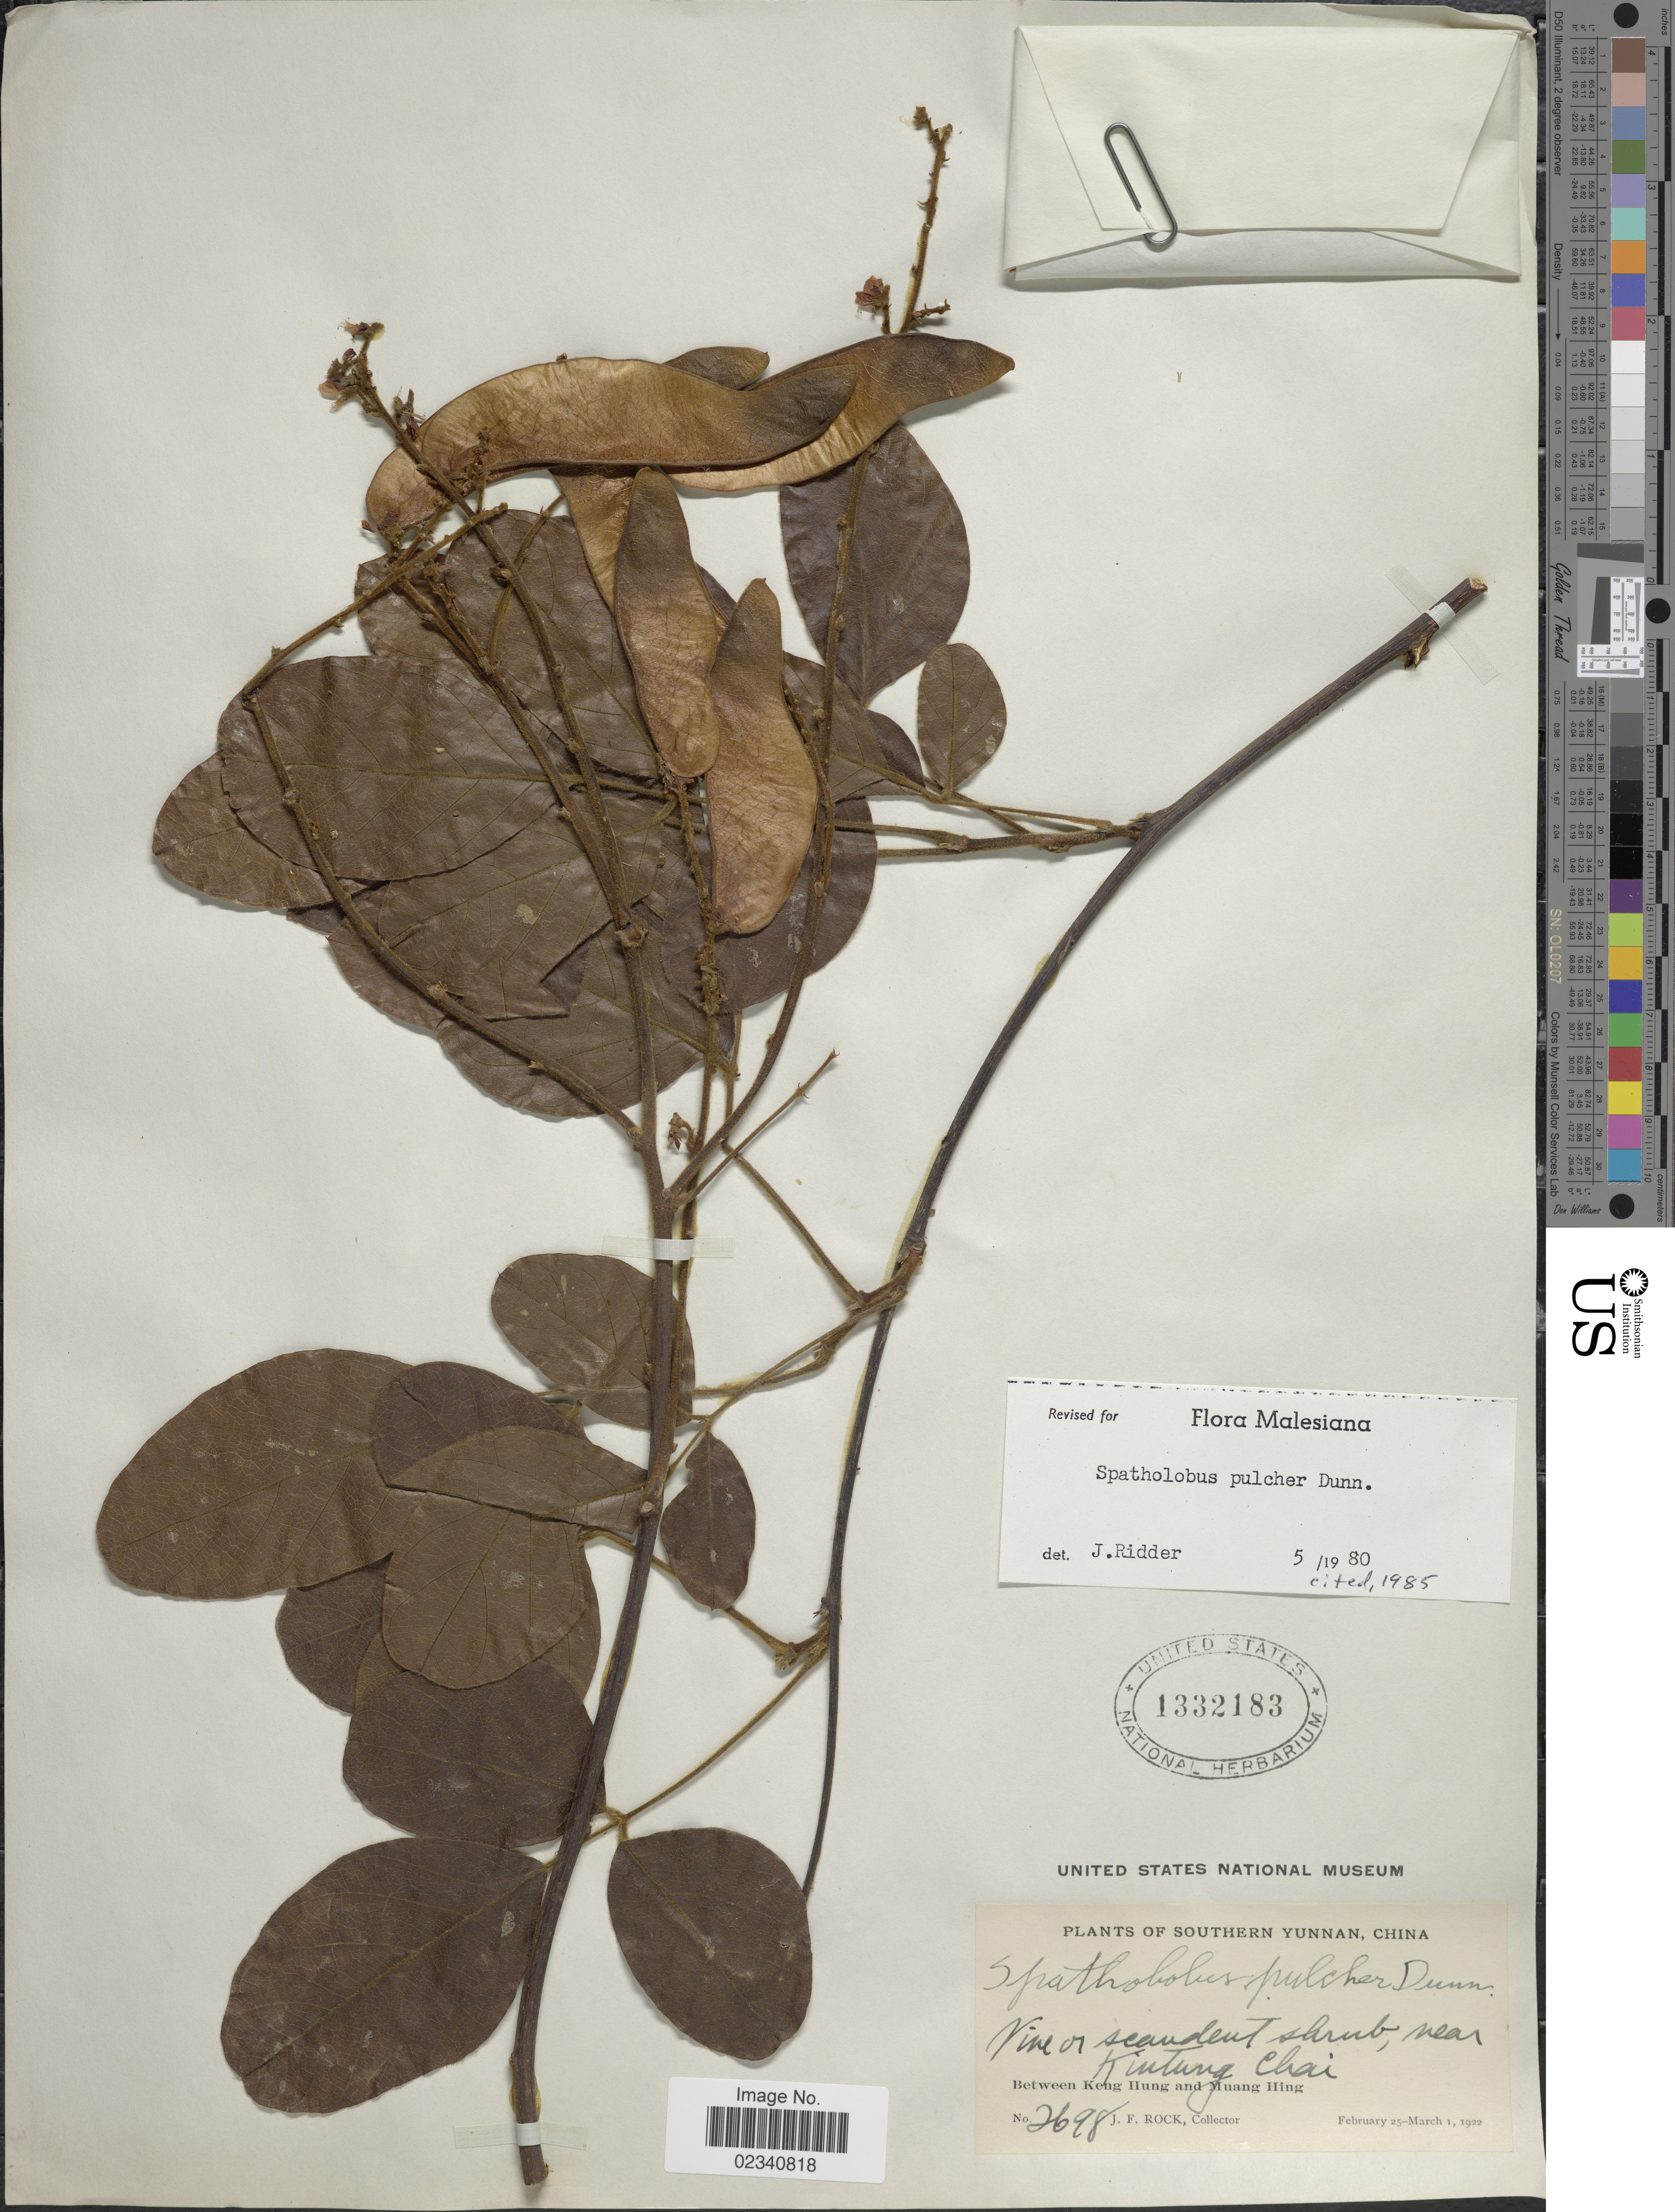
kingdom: Plantae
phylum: Tracheophyta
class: Magnoliopsida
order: Fabales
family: Fabaceae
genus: Spatholobus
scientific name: Spatholobus pulcher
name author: Dunn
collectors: J. Rock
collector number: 2698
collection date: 1922-02-25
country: China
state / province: Yunnan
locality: Southern Yunnan, China. Between Keng Hung and Muang Hing, Kintung Chai.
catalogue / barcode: US 1332183